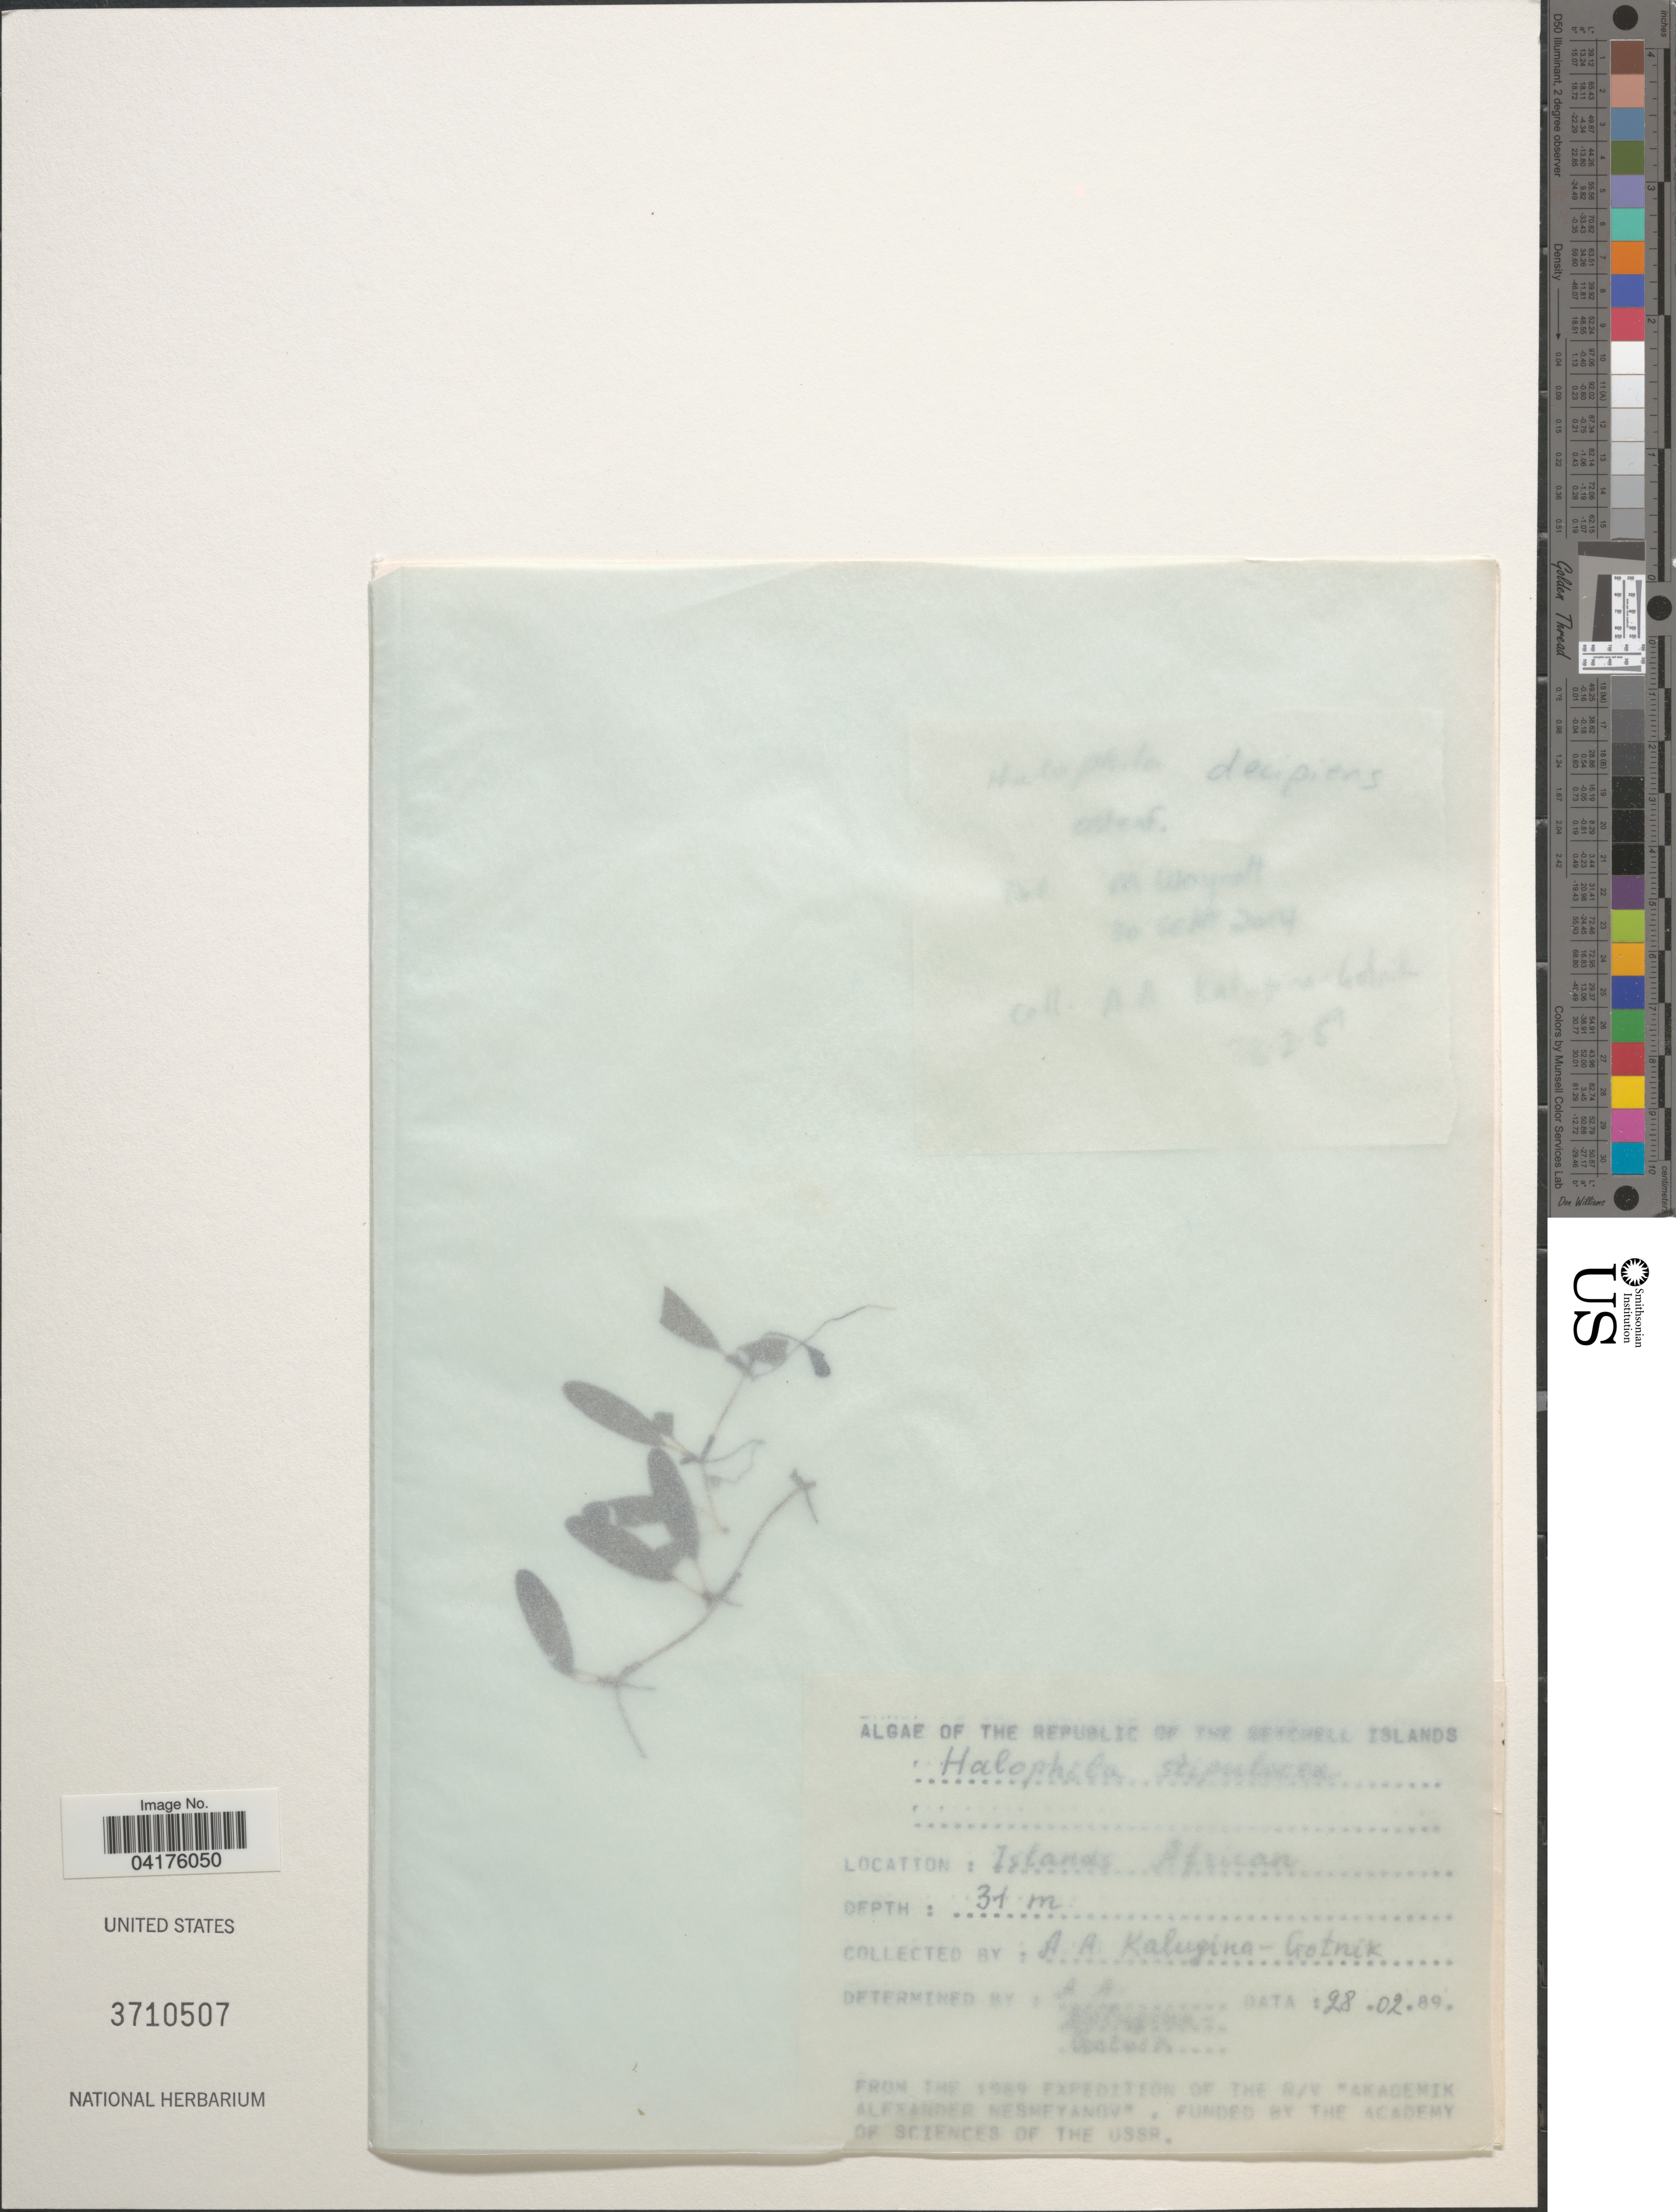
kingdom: Plantae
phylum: Tracheophyta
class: Liliopsida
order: Alismatales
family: Hydrocharitaceae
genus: Halophila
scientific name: Halophila stipulacea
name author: (Forssk.) Asch.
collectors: A. Kalugina-Gotnik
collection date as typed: Transcribed d/m/y: 28/2/89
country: Seychelles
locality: The Seychell Islands. Islands African.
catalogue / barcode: US 3710507